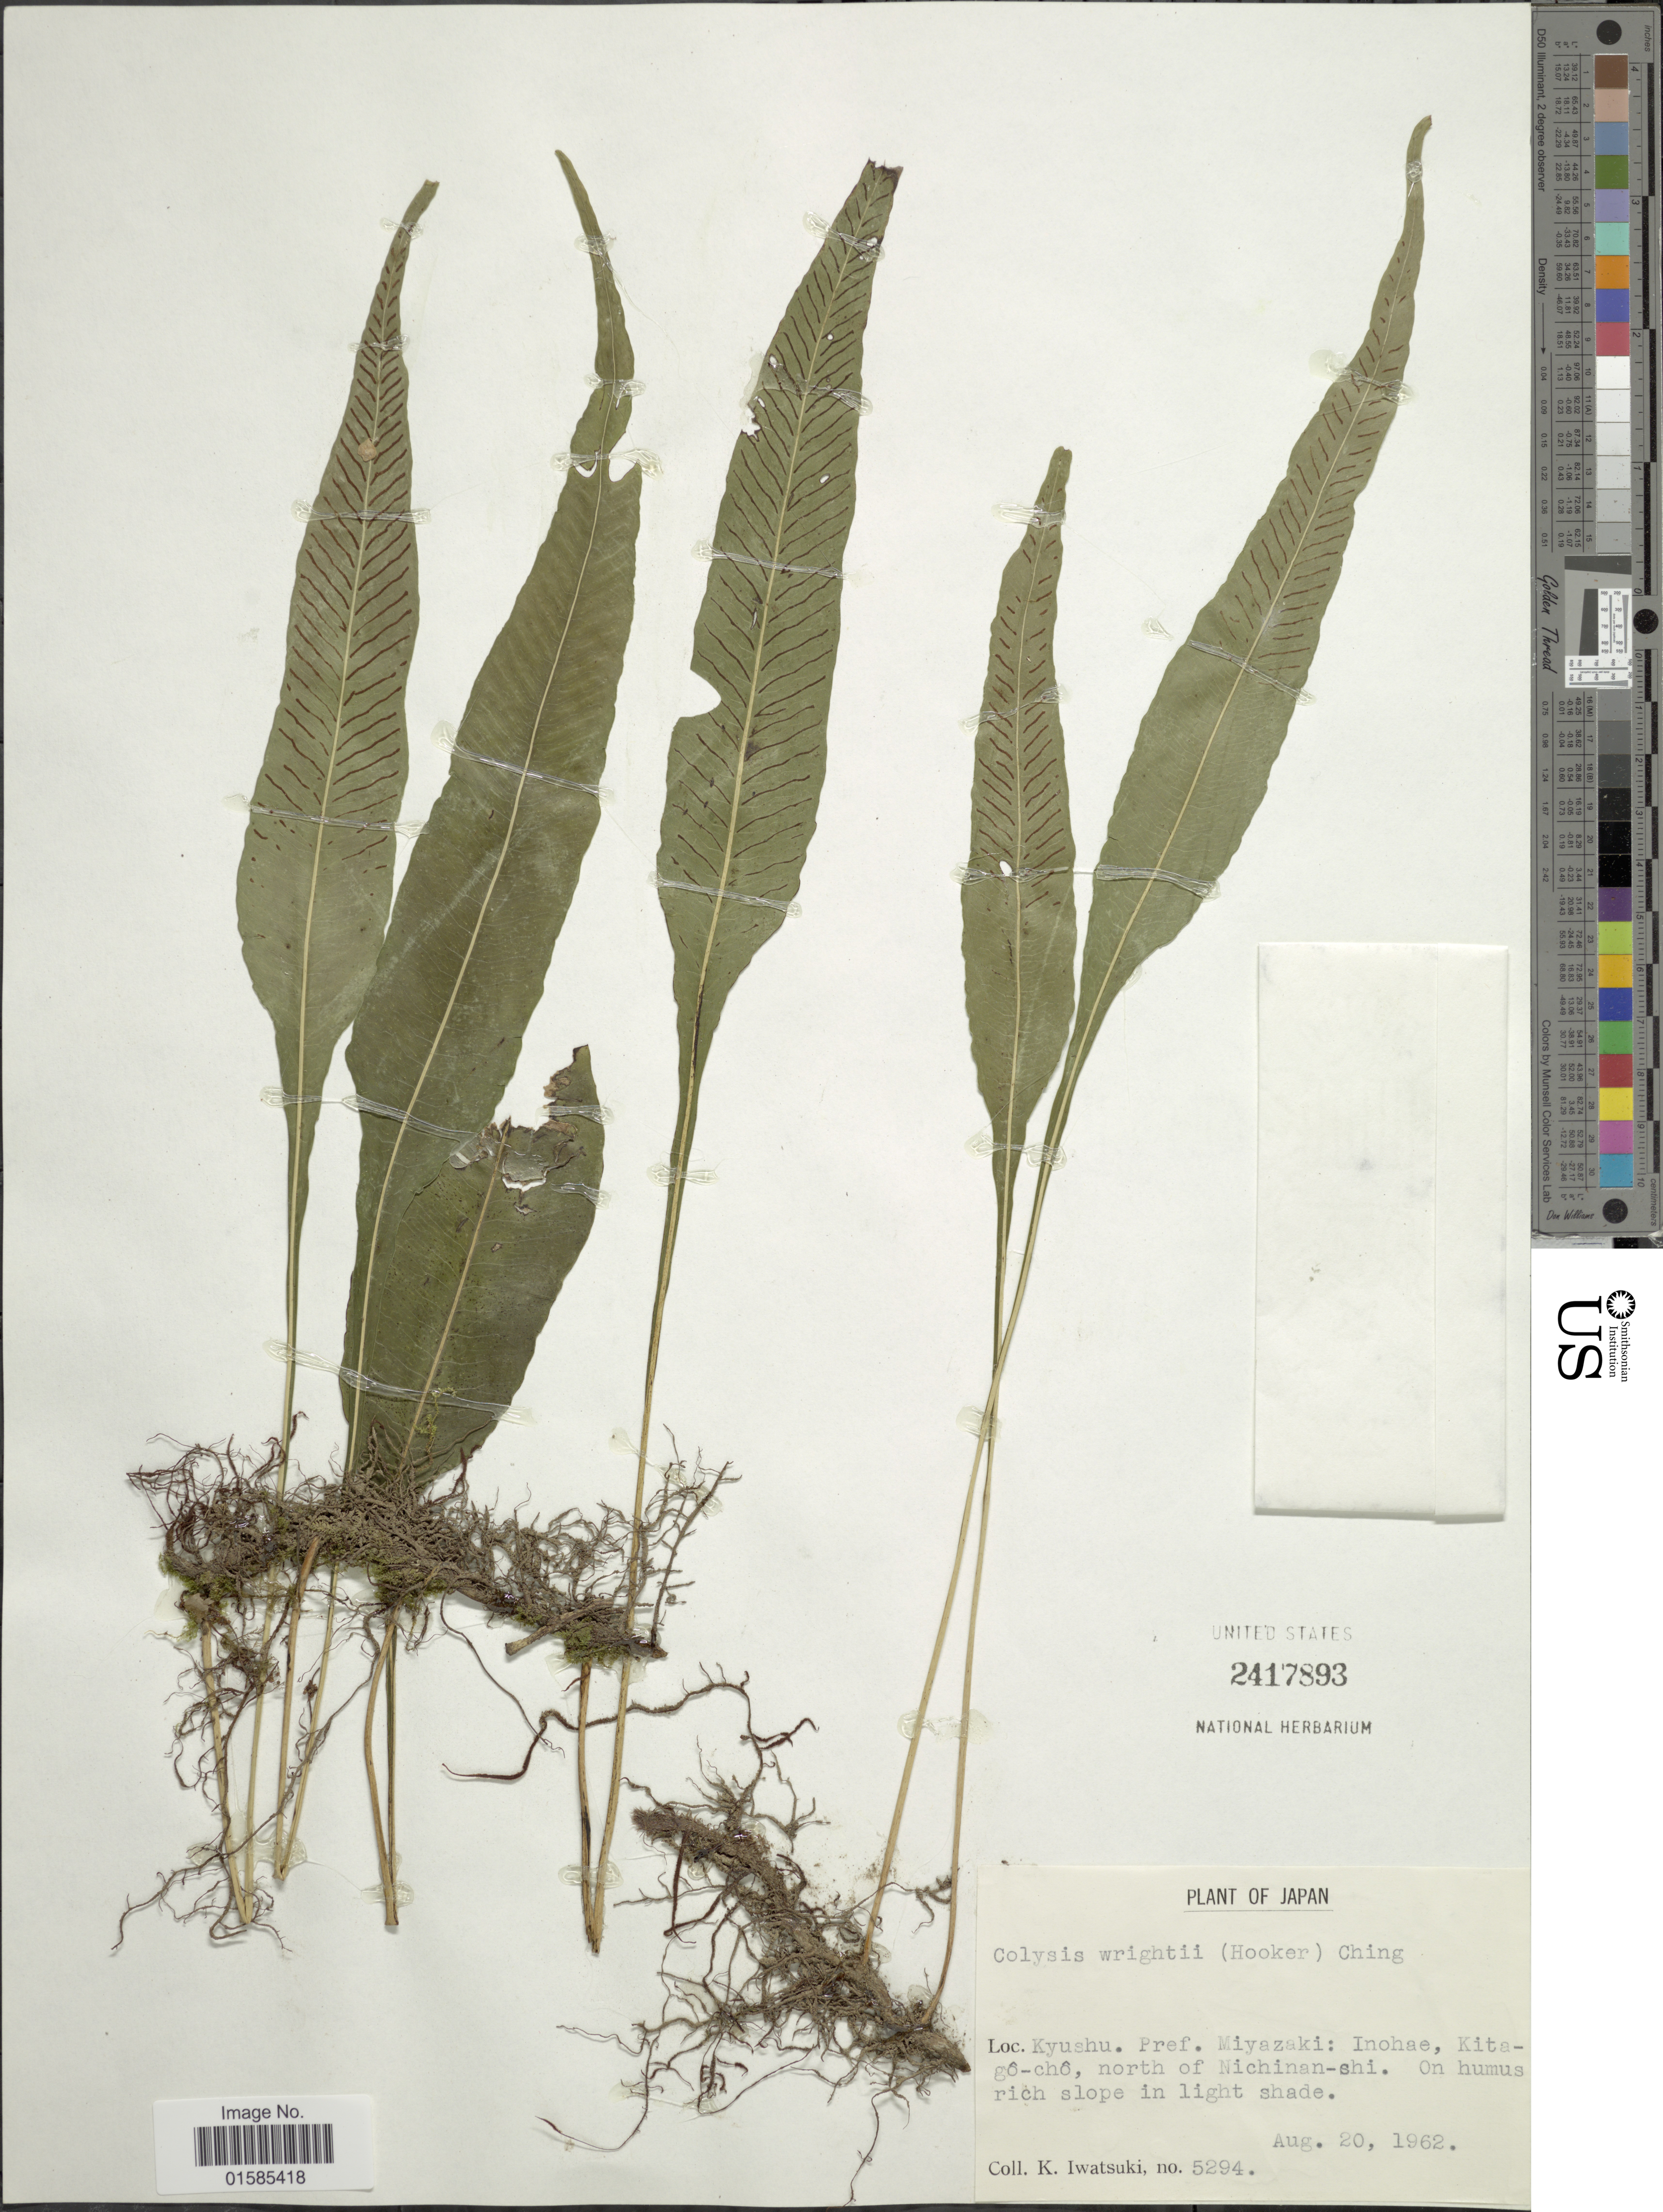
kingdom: Plantae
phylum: Tracheophyta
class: Polypodiopsida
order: Polypodiales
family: Polypodiaceae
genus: Leptochilus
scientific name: Leptochilus wrightii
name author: (Hook.) X.C. Zhang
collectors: K. Iwatsuki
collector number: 5294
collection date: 1962-08-20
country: Japan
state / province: Miyazaki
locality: Japan, Kyushu. Pref. Miyazaki: Inohae, Kitago-cho, north Nichinan-shi.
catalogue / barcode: US 2417893